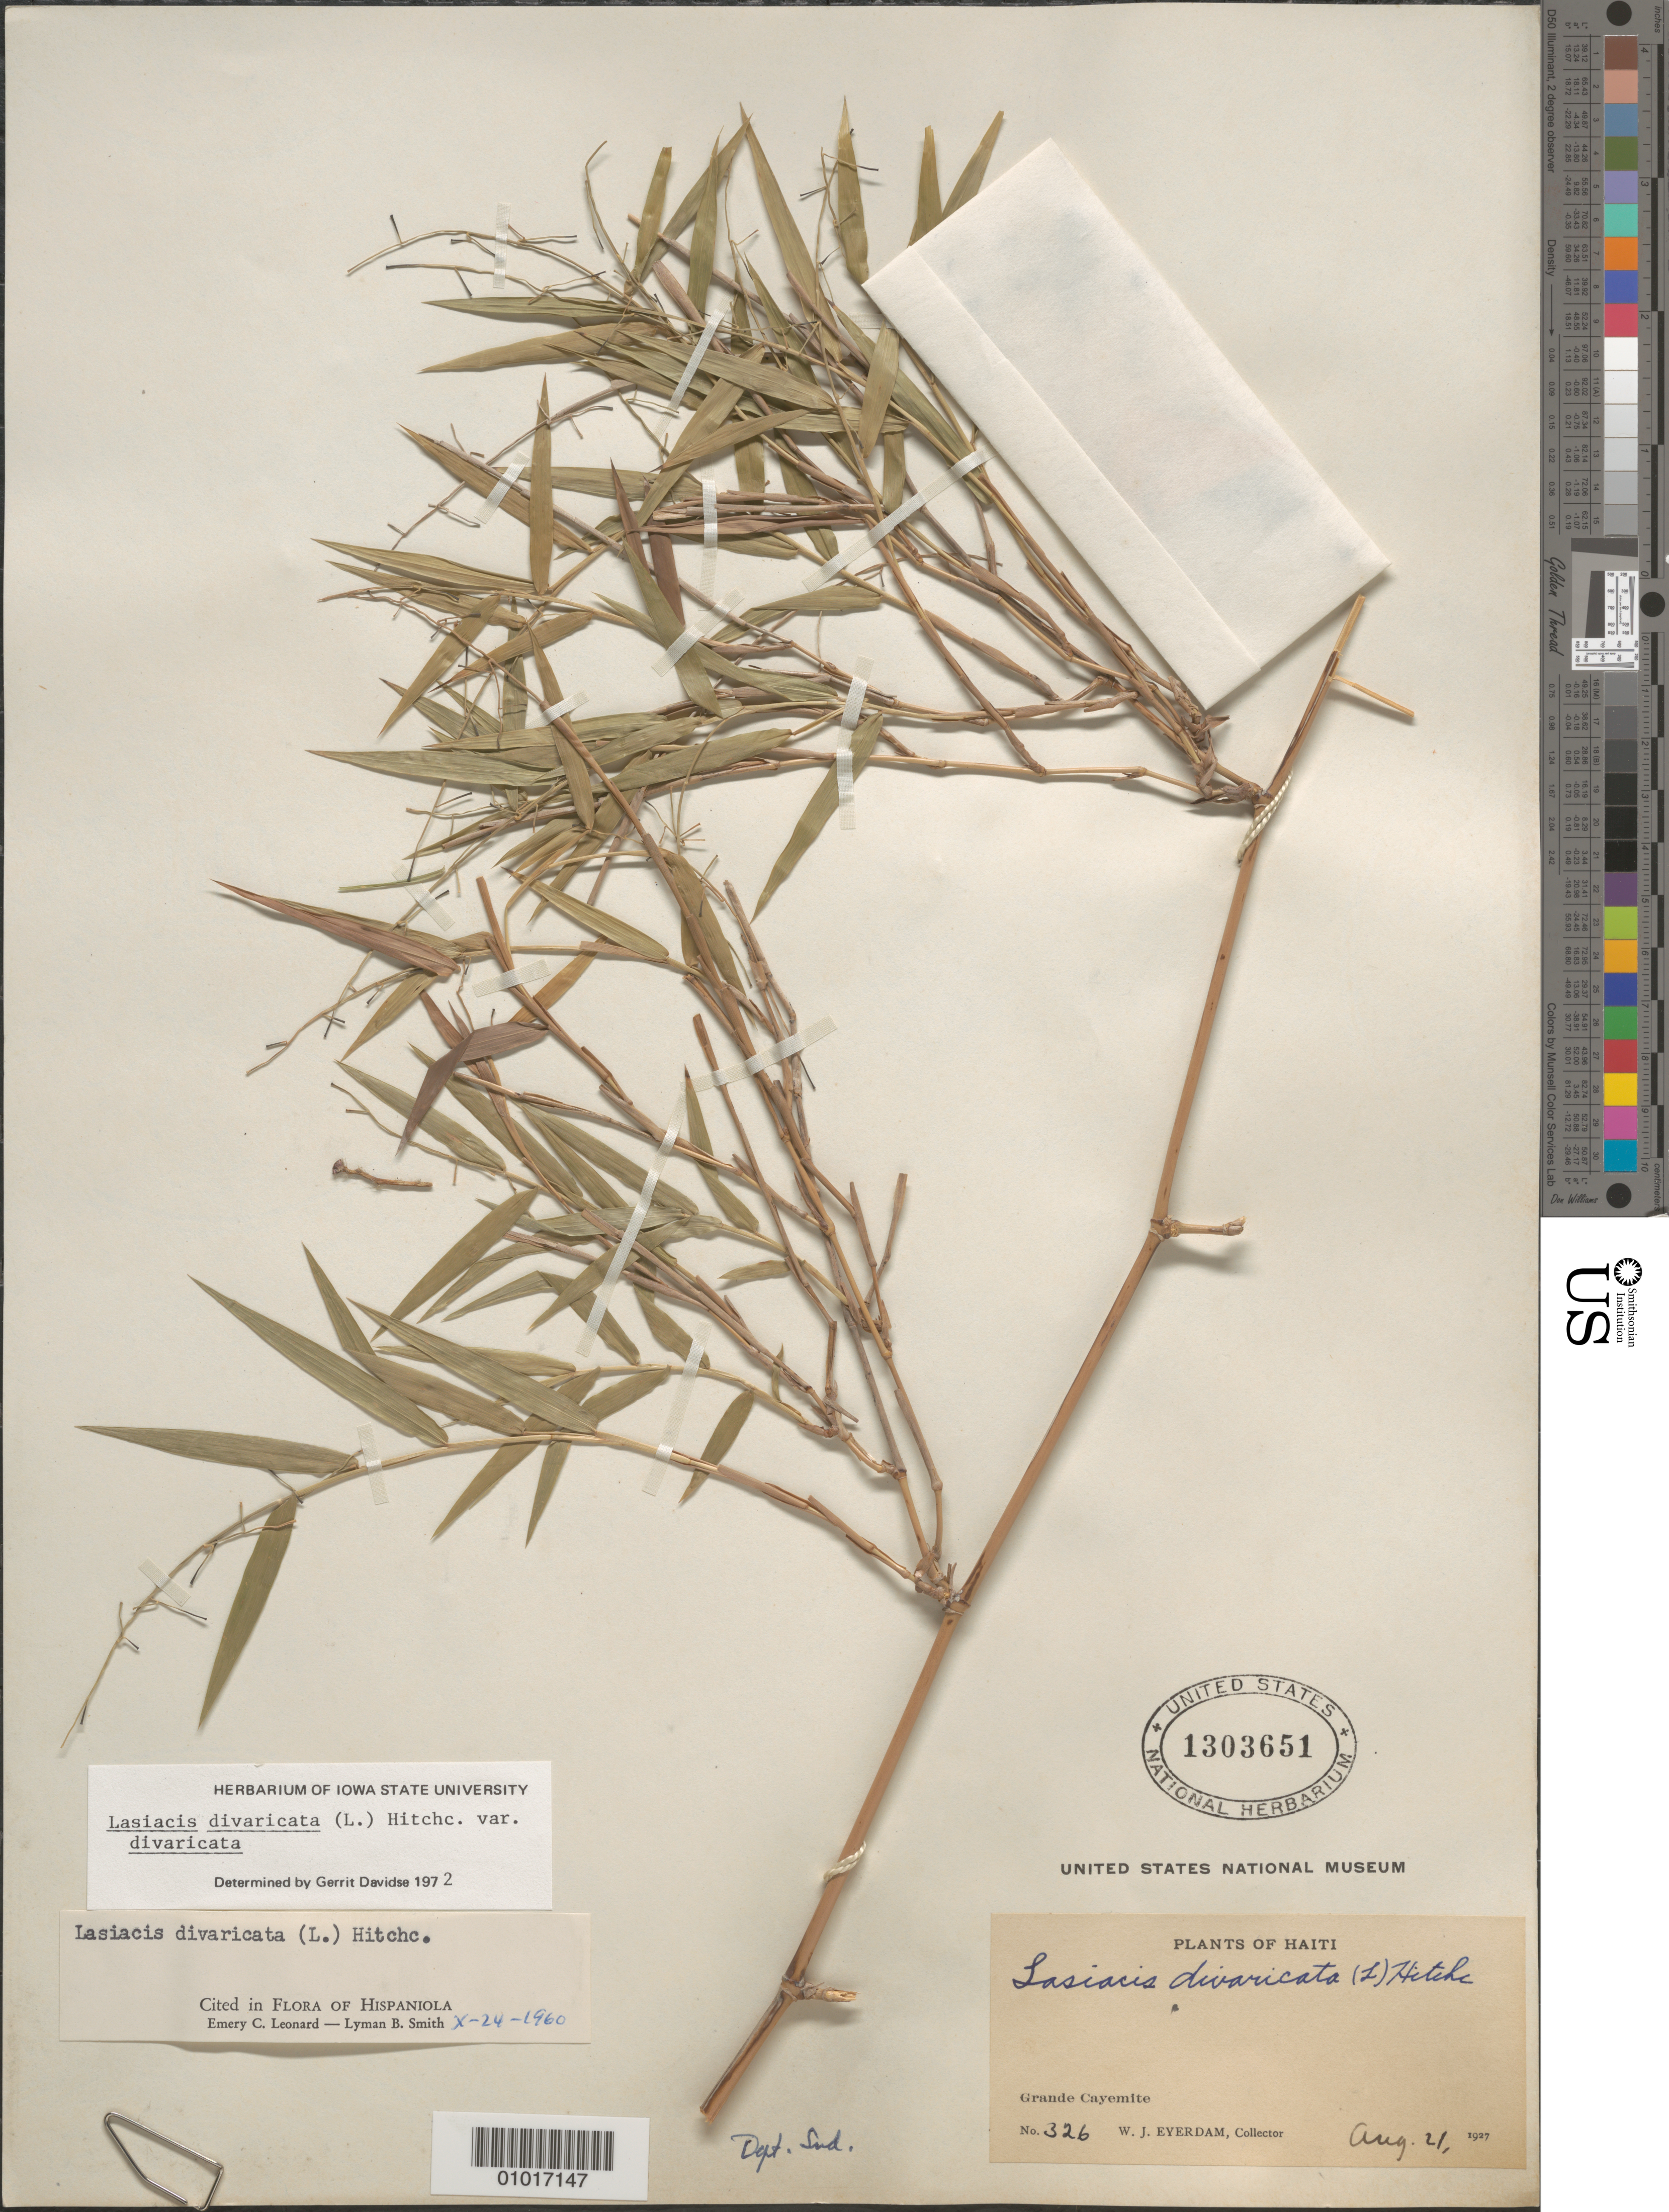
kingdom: Plantae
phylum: Tracheophyta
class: Liliopsida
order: Poales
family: Poaceae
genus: Lasiacis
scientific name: Lasiacis divaricata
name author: (L.) Hitchc.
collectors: W. J. Eyerdam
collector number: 326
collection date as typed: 21 Aug 1927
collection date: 1927-08-21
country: Haiti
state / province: Sud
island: Hispaniola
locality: Grande Cayemite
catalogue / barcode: US 1303651